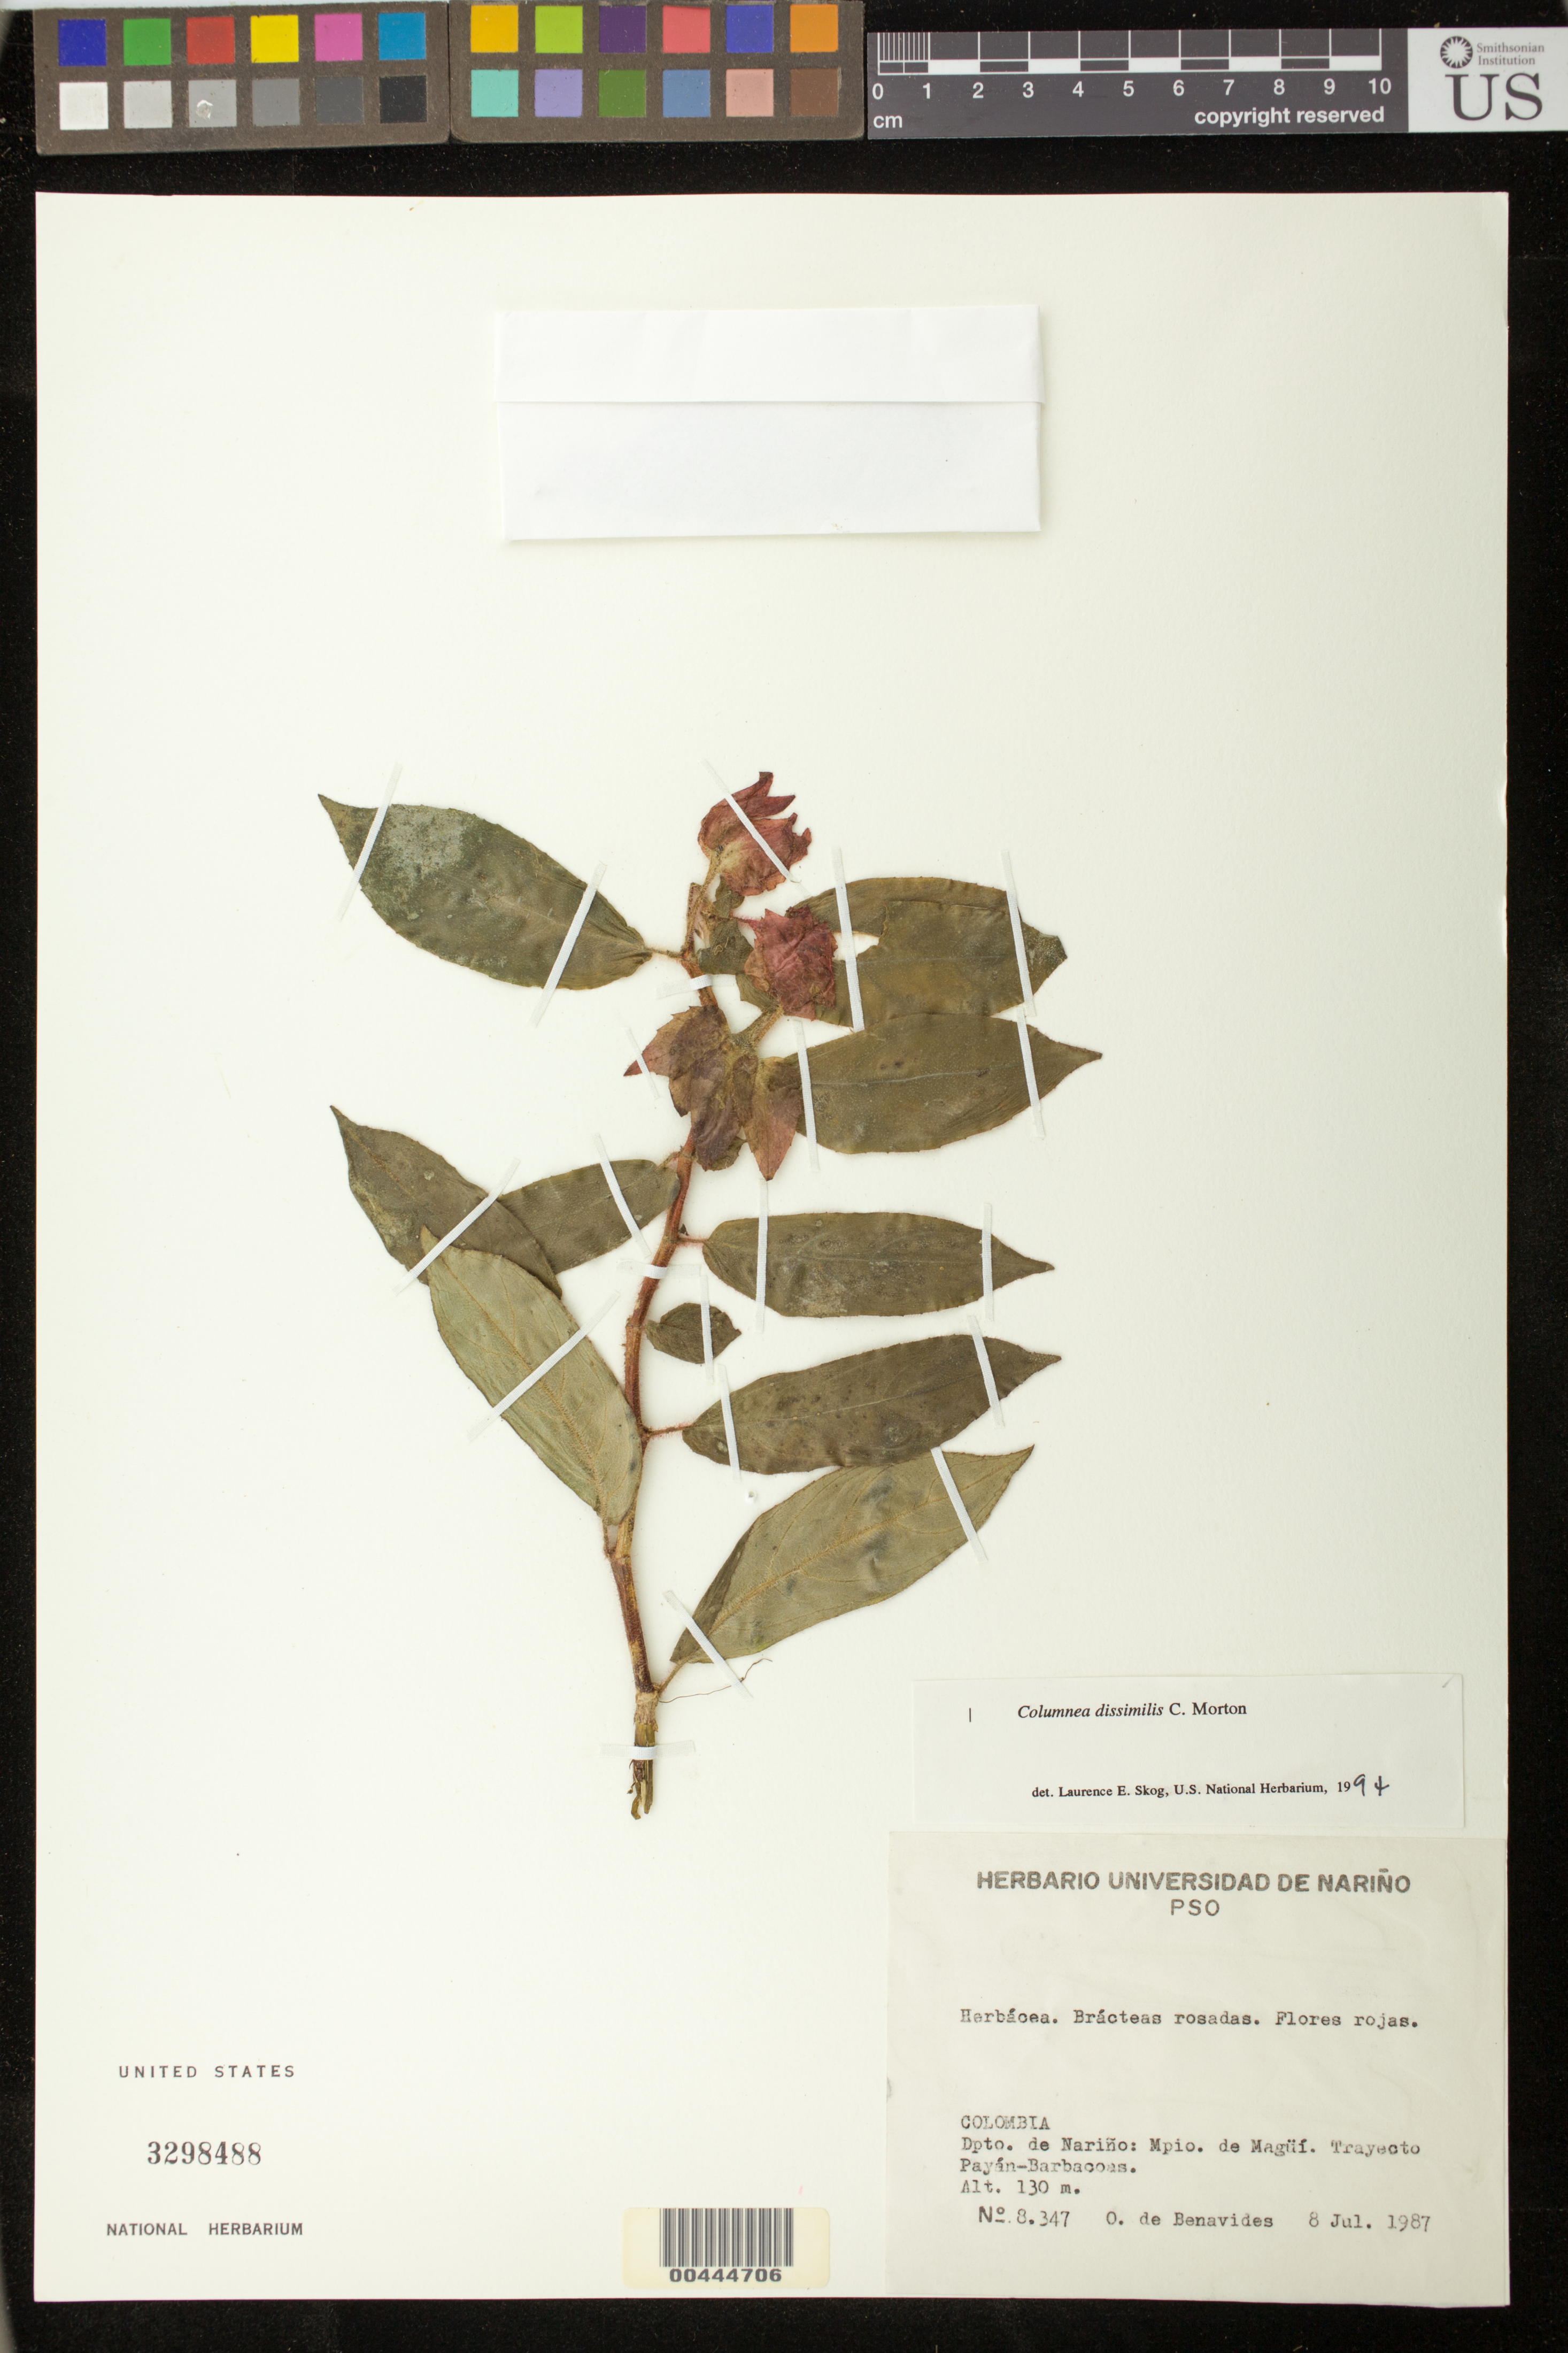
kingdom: Plantae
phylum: Tracheophyta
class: Magnoliopsida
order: Lamiales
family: Gesneriaceae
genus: Columnea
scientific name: Columnea dissimilis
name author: C.V. Morton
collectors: Olga S. de Benavides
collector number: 8347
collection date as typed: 08 Jul 1987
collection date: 1987-07-08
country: Colombia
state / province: Nariño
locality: Mpio. de Magüí, Trayecto Payán-Barbacoas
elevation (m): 130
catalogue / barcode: US 3298488